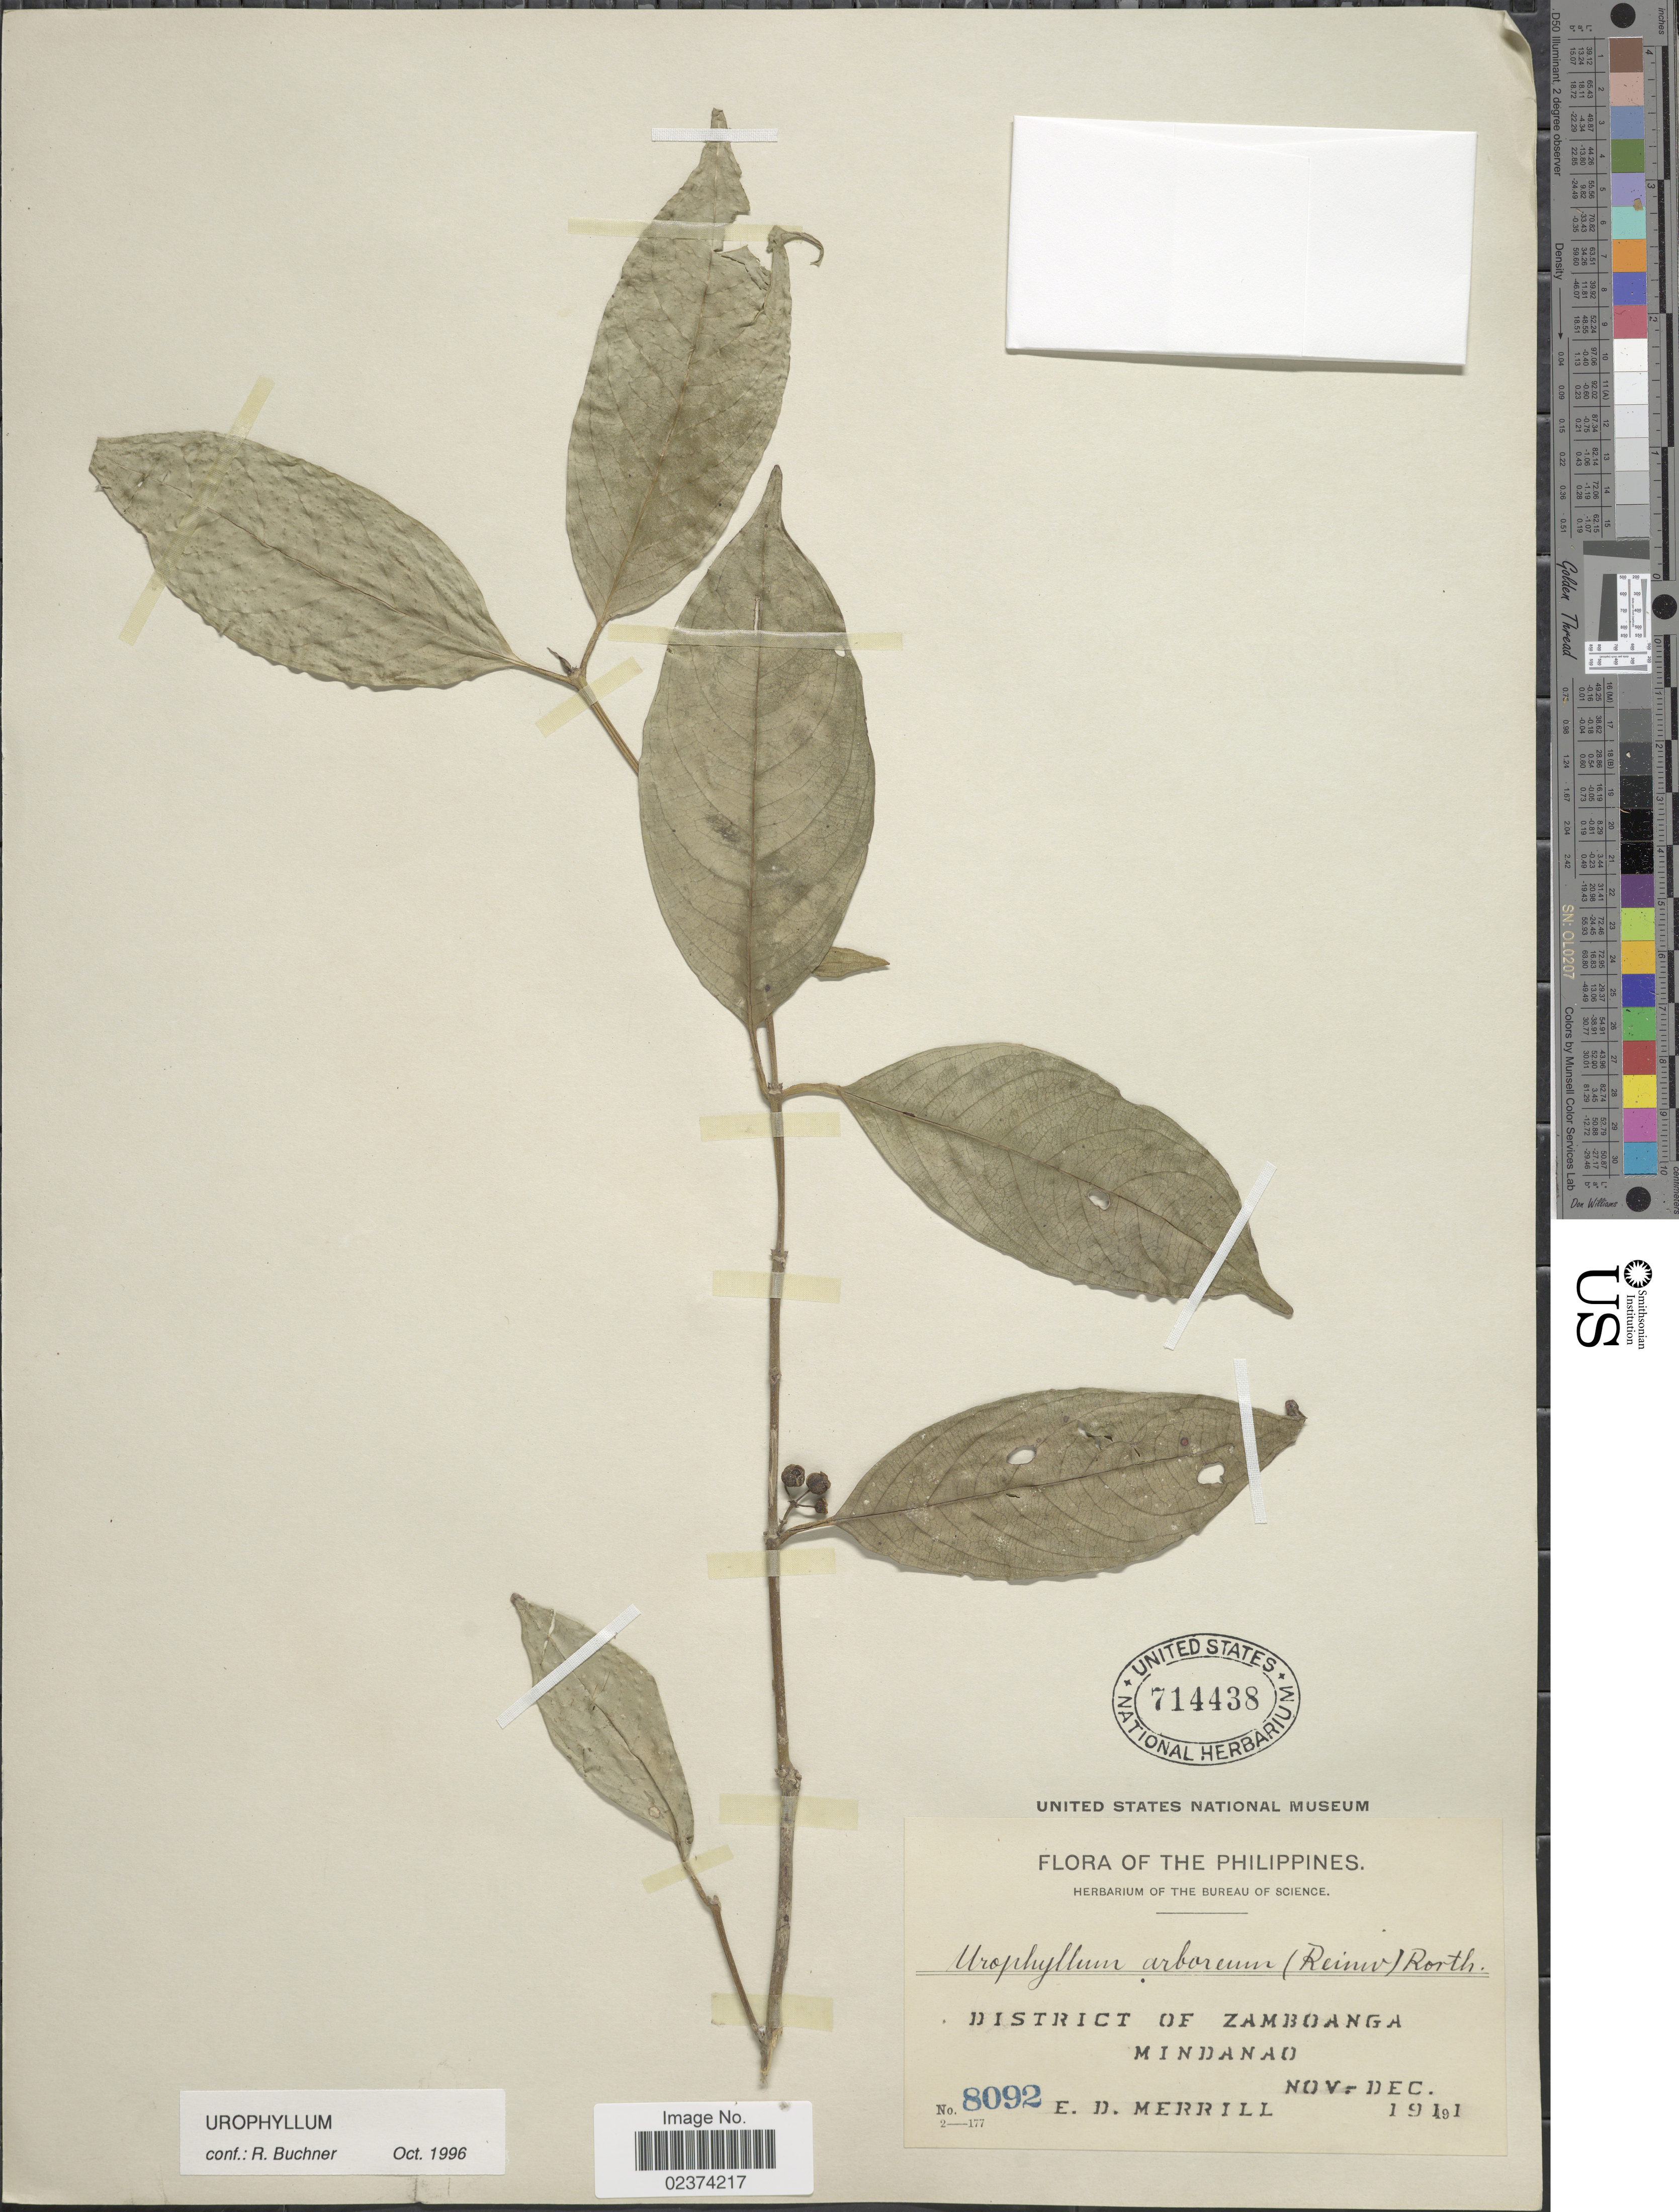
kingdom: Plantae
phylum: Tracheophyta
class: Magnoliopsida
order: Gentianales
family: Rubiaceae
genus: Urophyllum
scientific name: Urophyllum sp.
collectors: E. D. Merrill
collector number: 8092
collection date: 1911-11/1911-12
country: Philippines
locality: District of Zamboanga, Mindanao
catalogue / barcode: US 714438